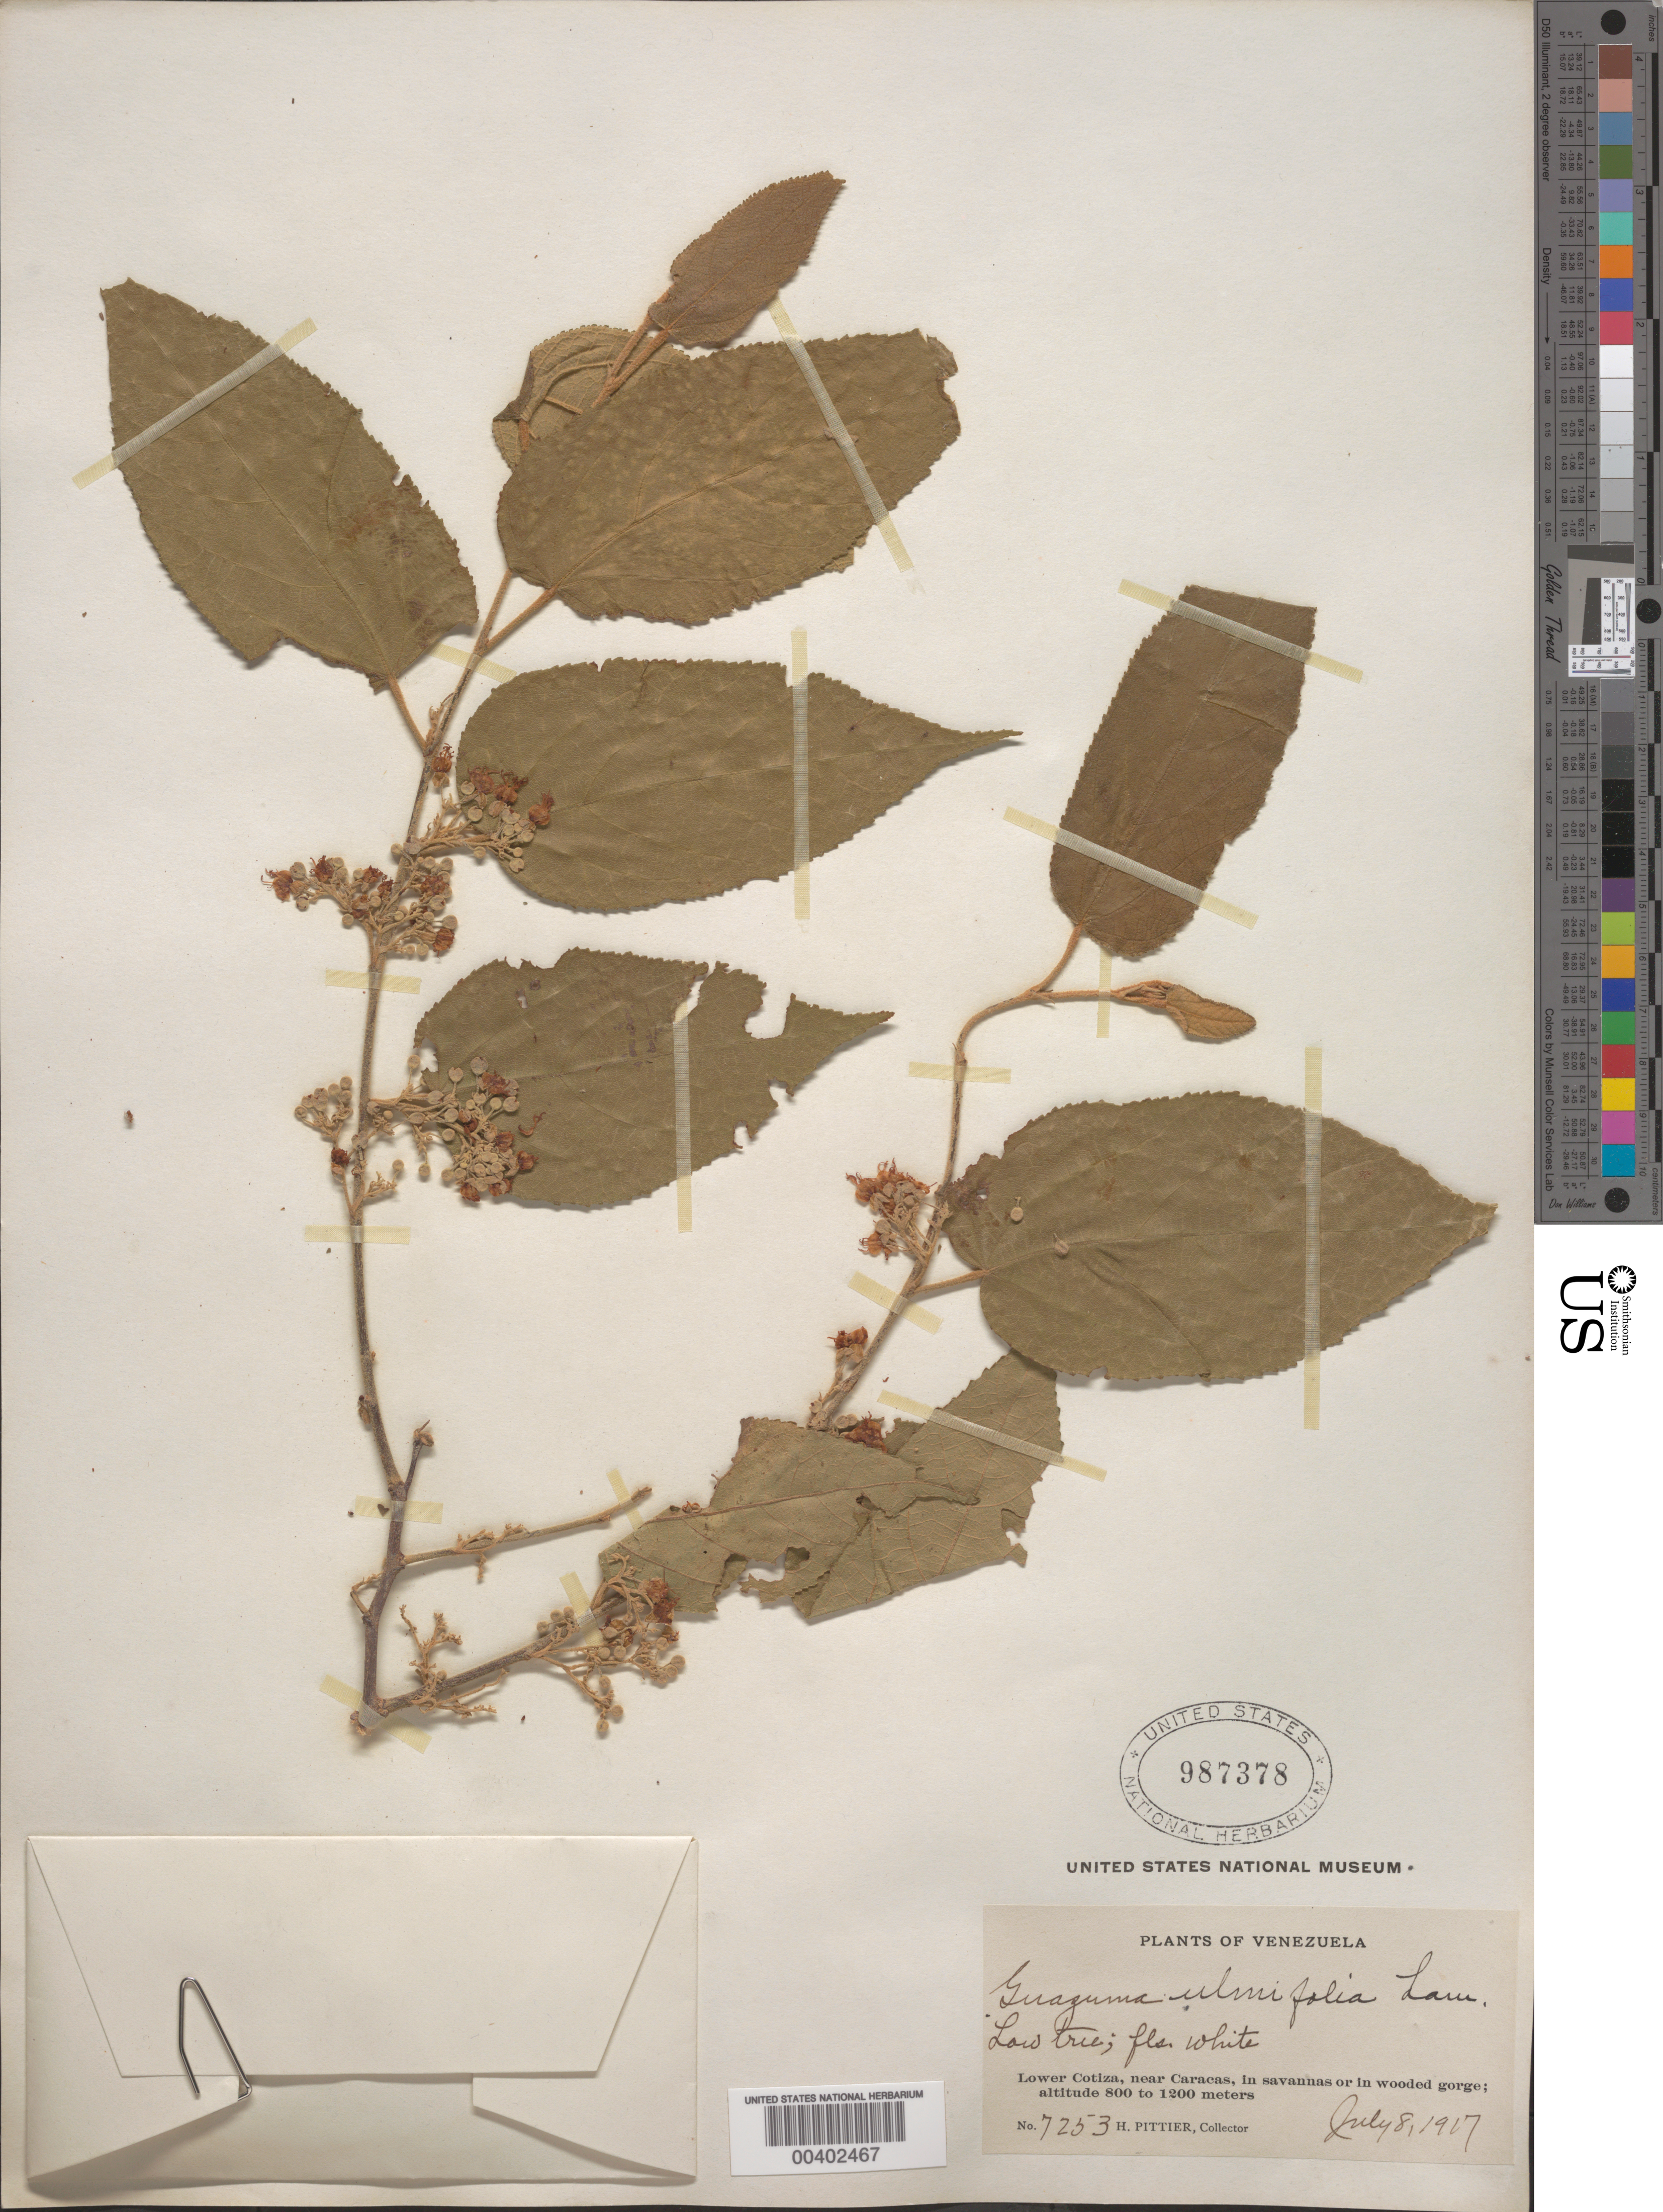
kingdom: Plantae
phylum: Tracheophyta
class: Magnoliopsida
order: Malvales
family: Malvaceae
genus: Guazuma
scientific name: Guazuma ulmifolia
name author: Lam.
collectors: H. F. Pittier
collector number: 7253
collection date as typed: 08 Jul 1917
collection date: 1917-07-08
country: Venezuela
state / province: Distrito Federal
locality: Lower Cotzia, near Caracas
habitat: in sanannas or in wooded gorge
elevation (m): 800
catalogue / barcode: US 987378